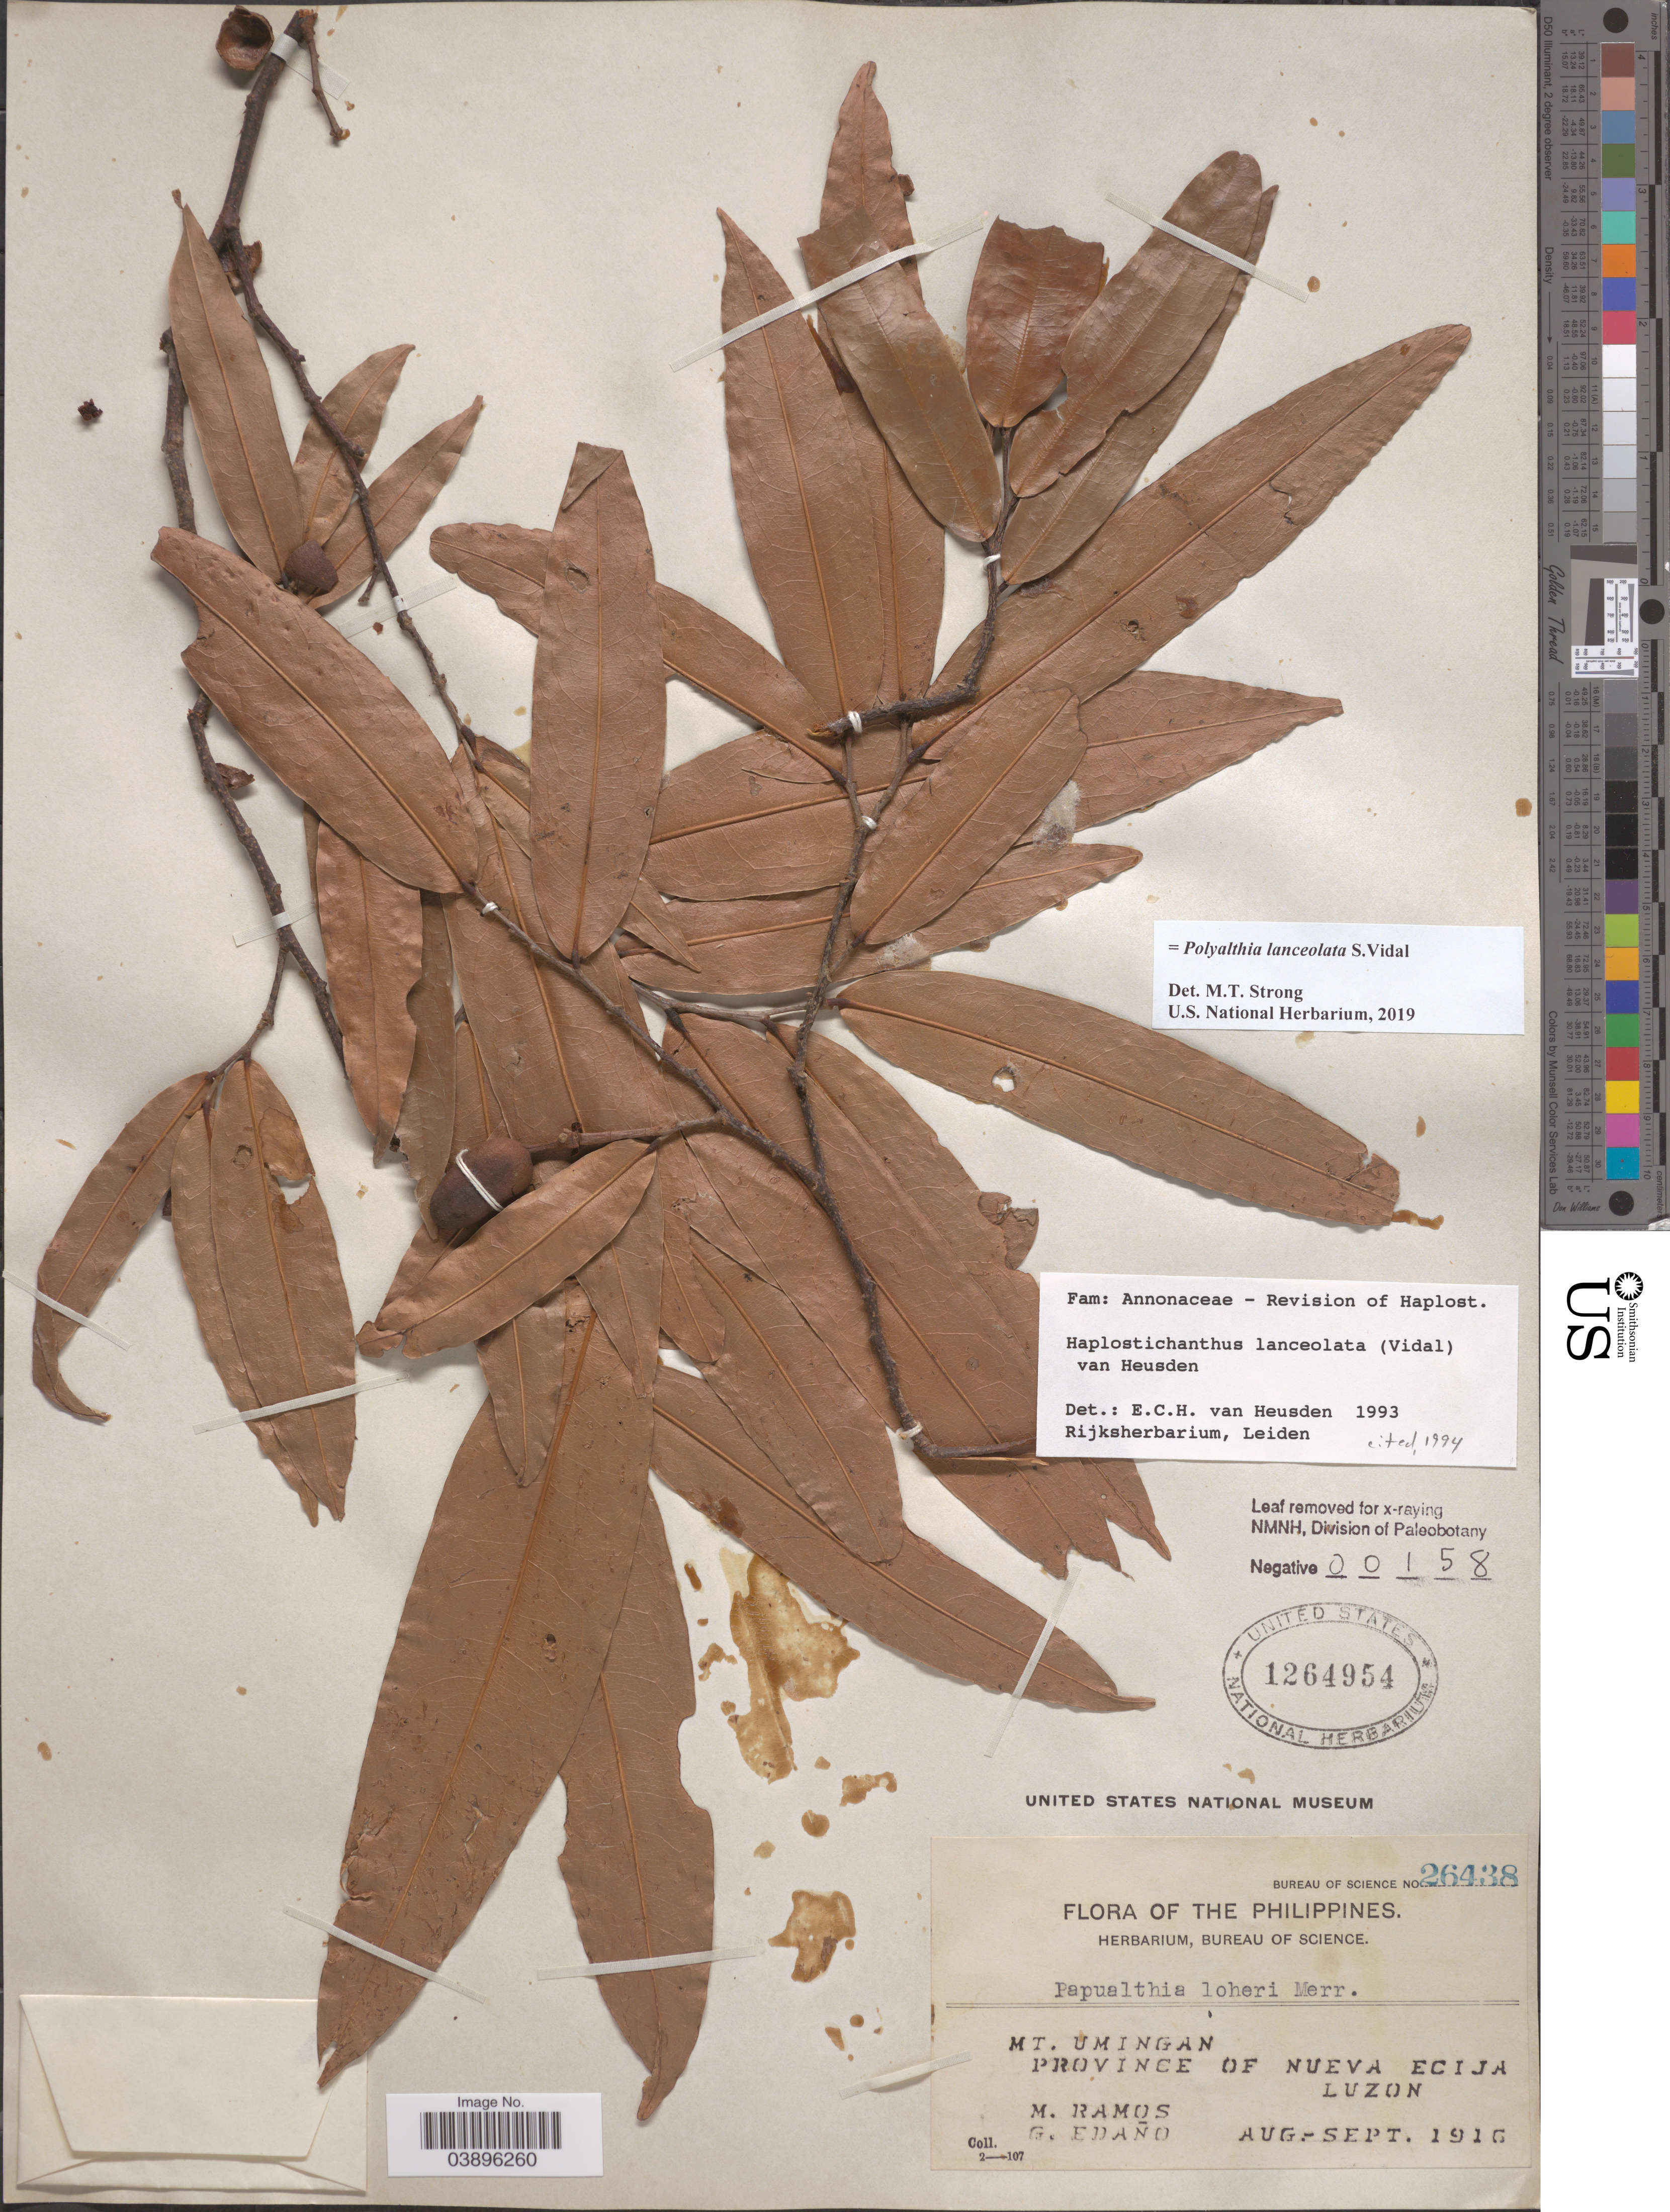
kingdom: Plantae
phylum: Tracheophyta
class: Magnoliopsida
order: Magnoliales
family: Annonaceae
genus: Polyalthia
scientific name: Polyalthia lanceolata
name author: S. Vidal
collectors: M. Ramos & G. Edaño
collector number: Bureau of Science 26438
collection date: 1916-08/1916-09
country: Philippines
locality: Mt. Umingan. Province of Nueva Eciija. Luzon.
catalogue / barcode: US 1264954